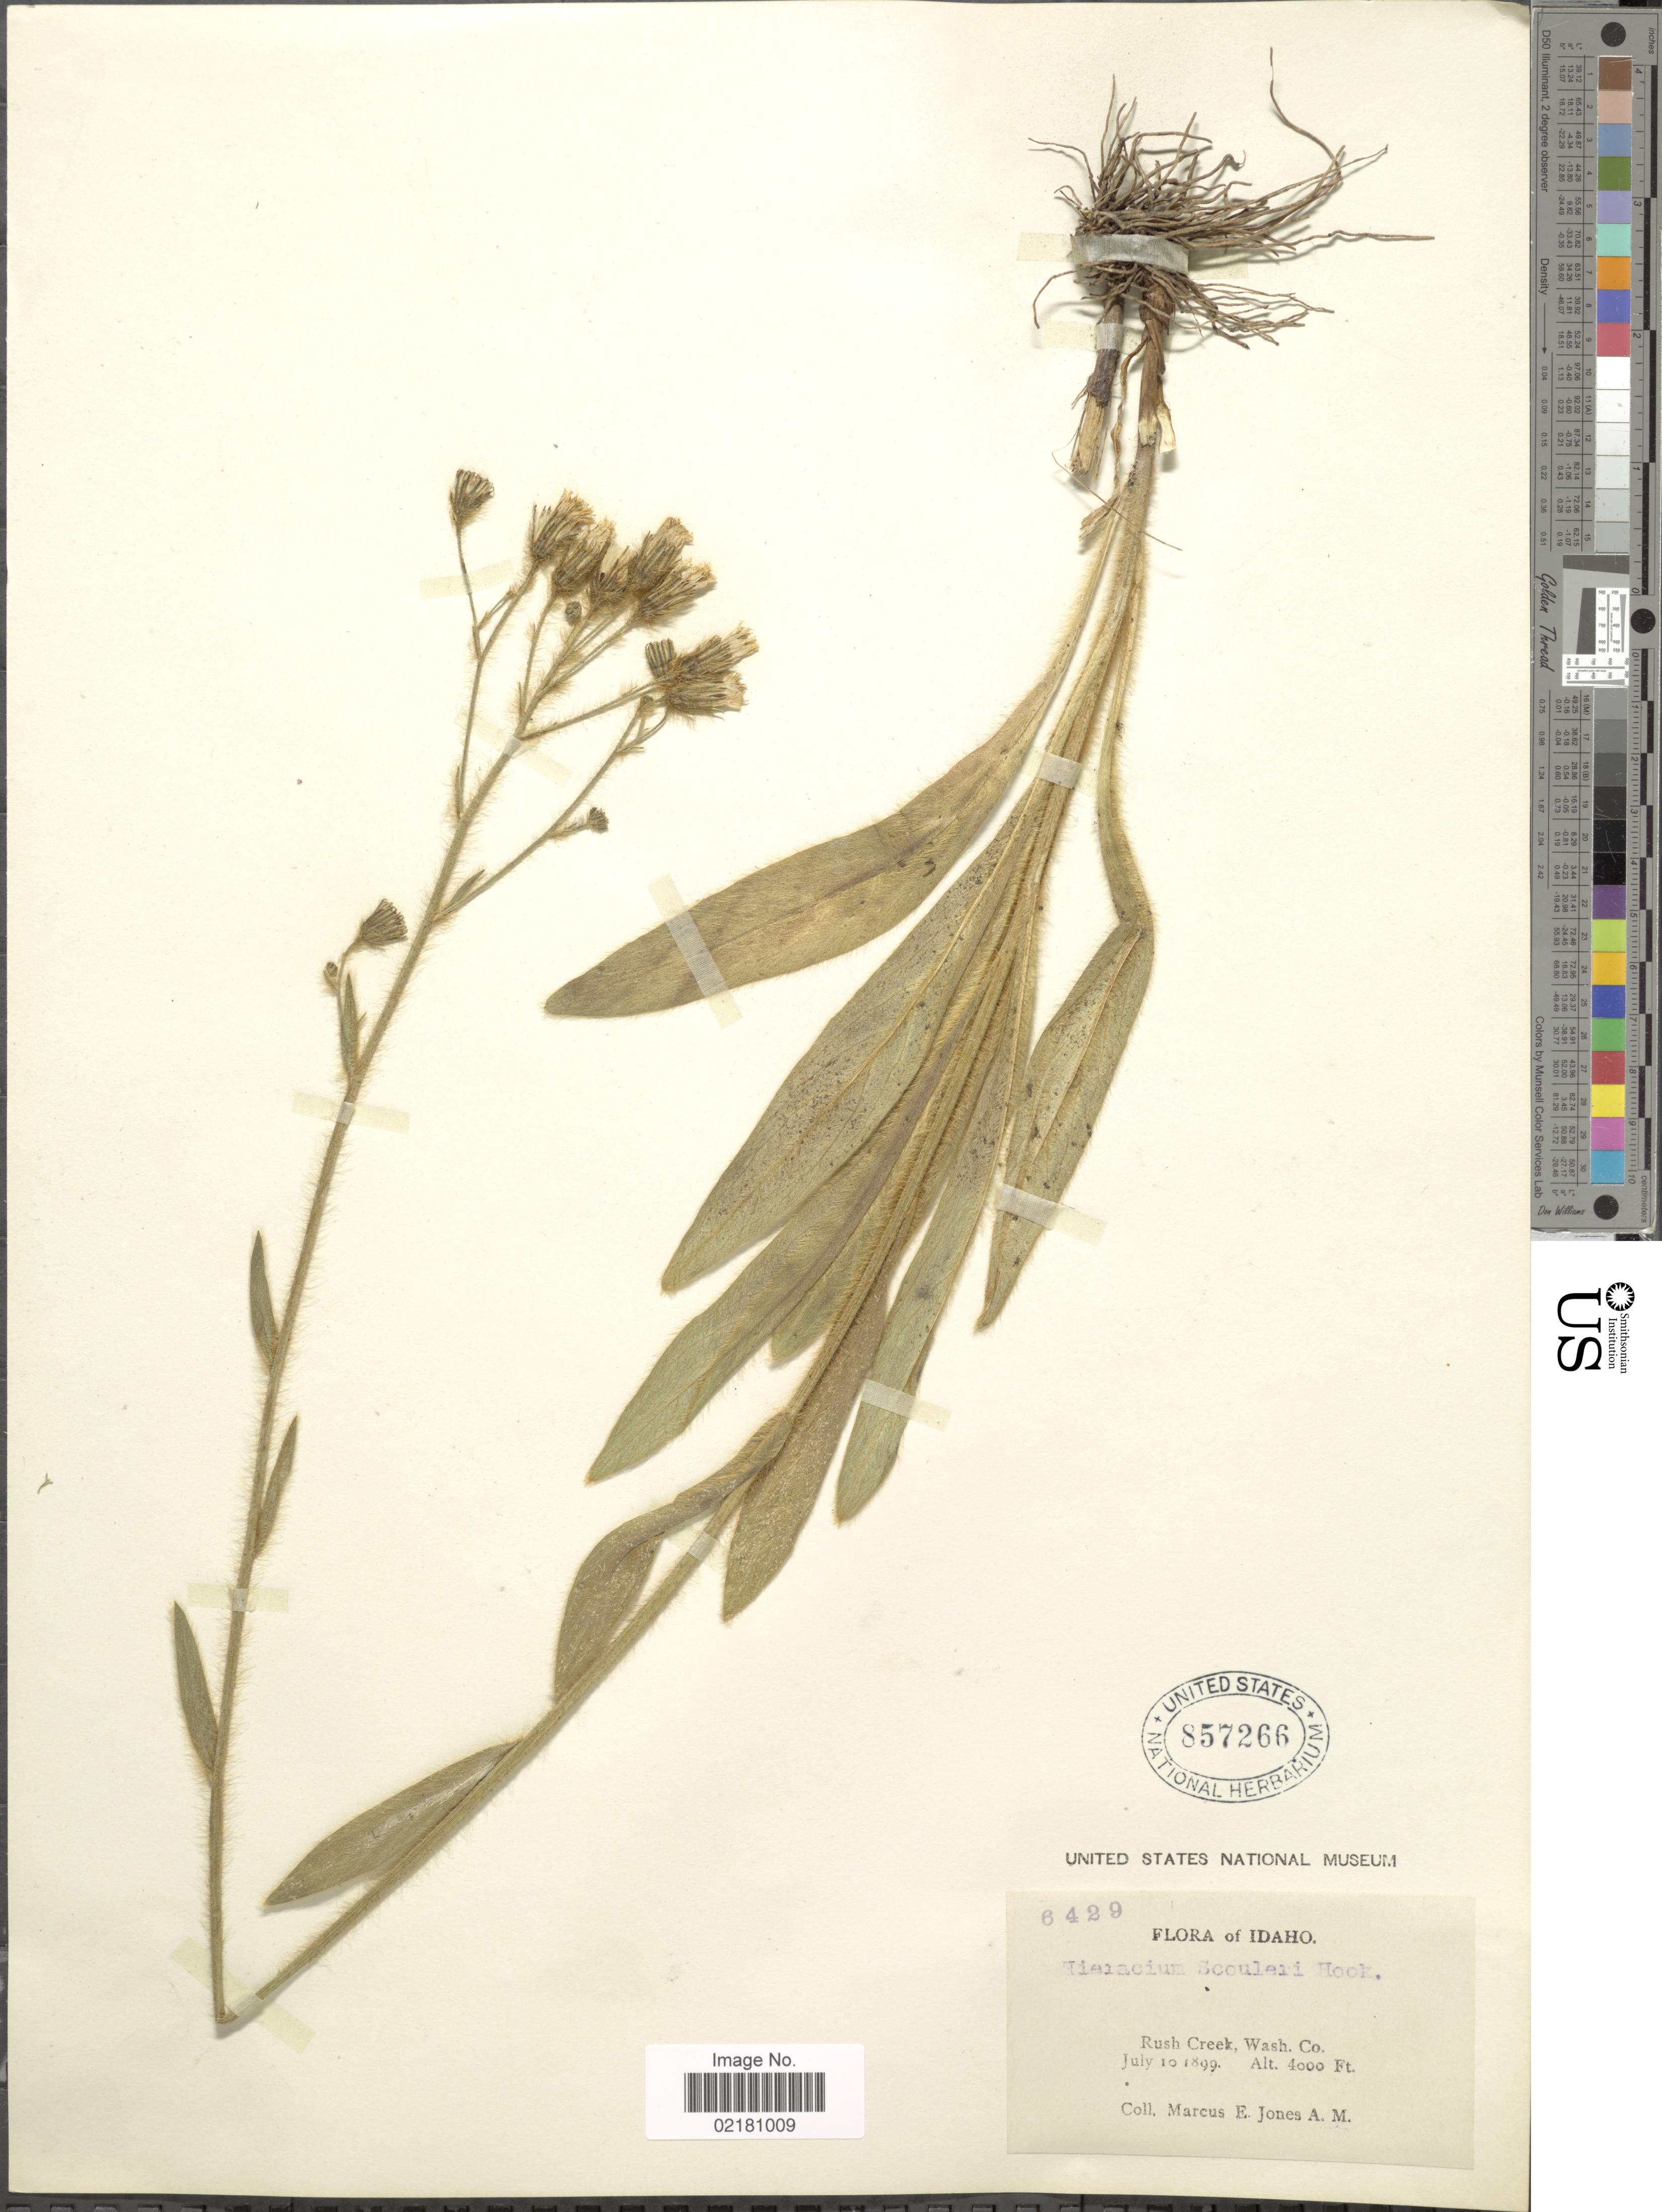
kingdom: Plantae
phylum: Tracheophyta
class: Magnoliopsida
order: Asterales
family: Asteraceae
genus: Hieracium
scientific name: Hieracium scouleri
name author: Hook.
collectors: M. E. Jones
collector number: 6429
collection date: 1899-07-10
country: United States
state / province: Idaho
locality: Rush Creek, Wash Co.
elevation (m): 1219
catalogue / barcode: US 857266